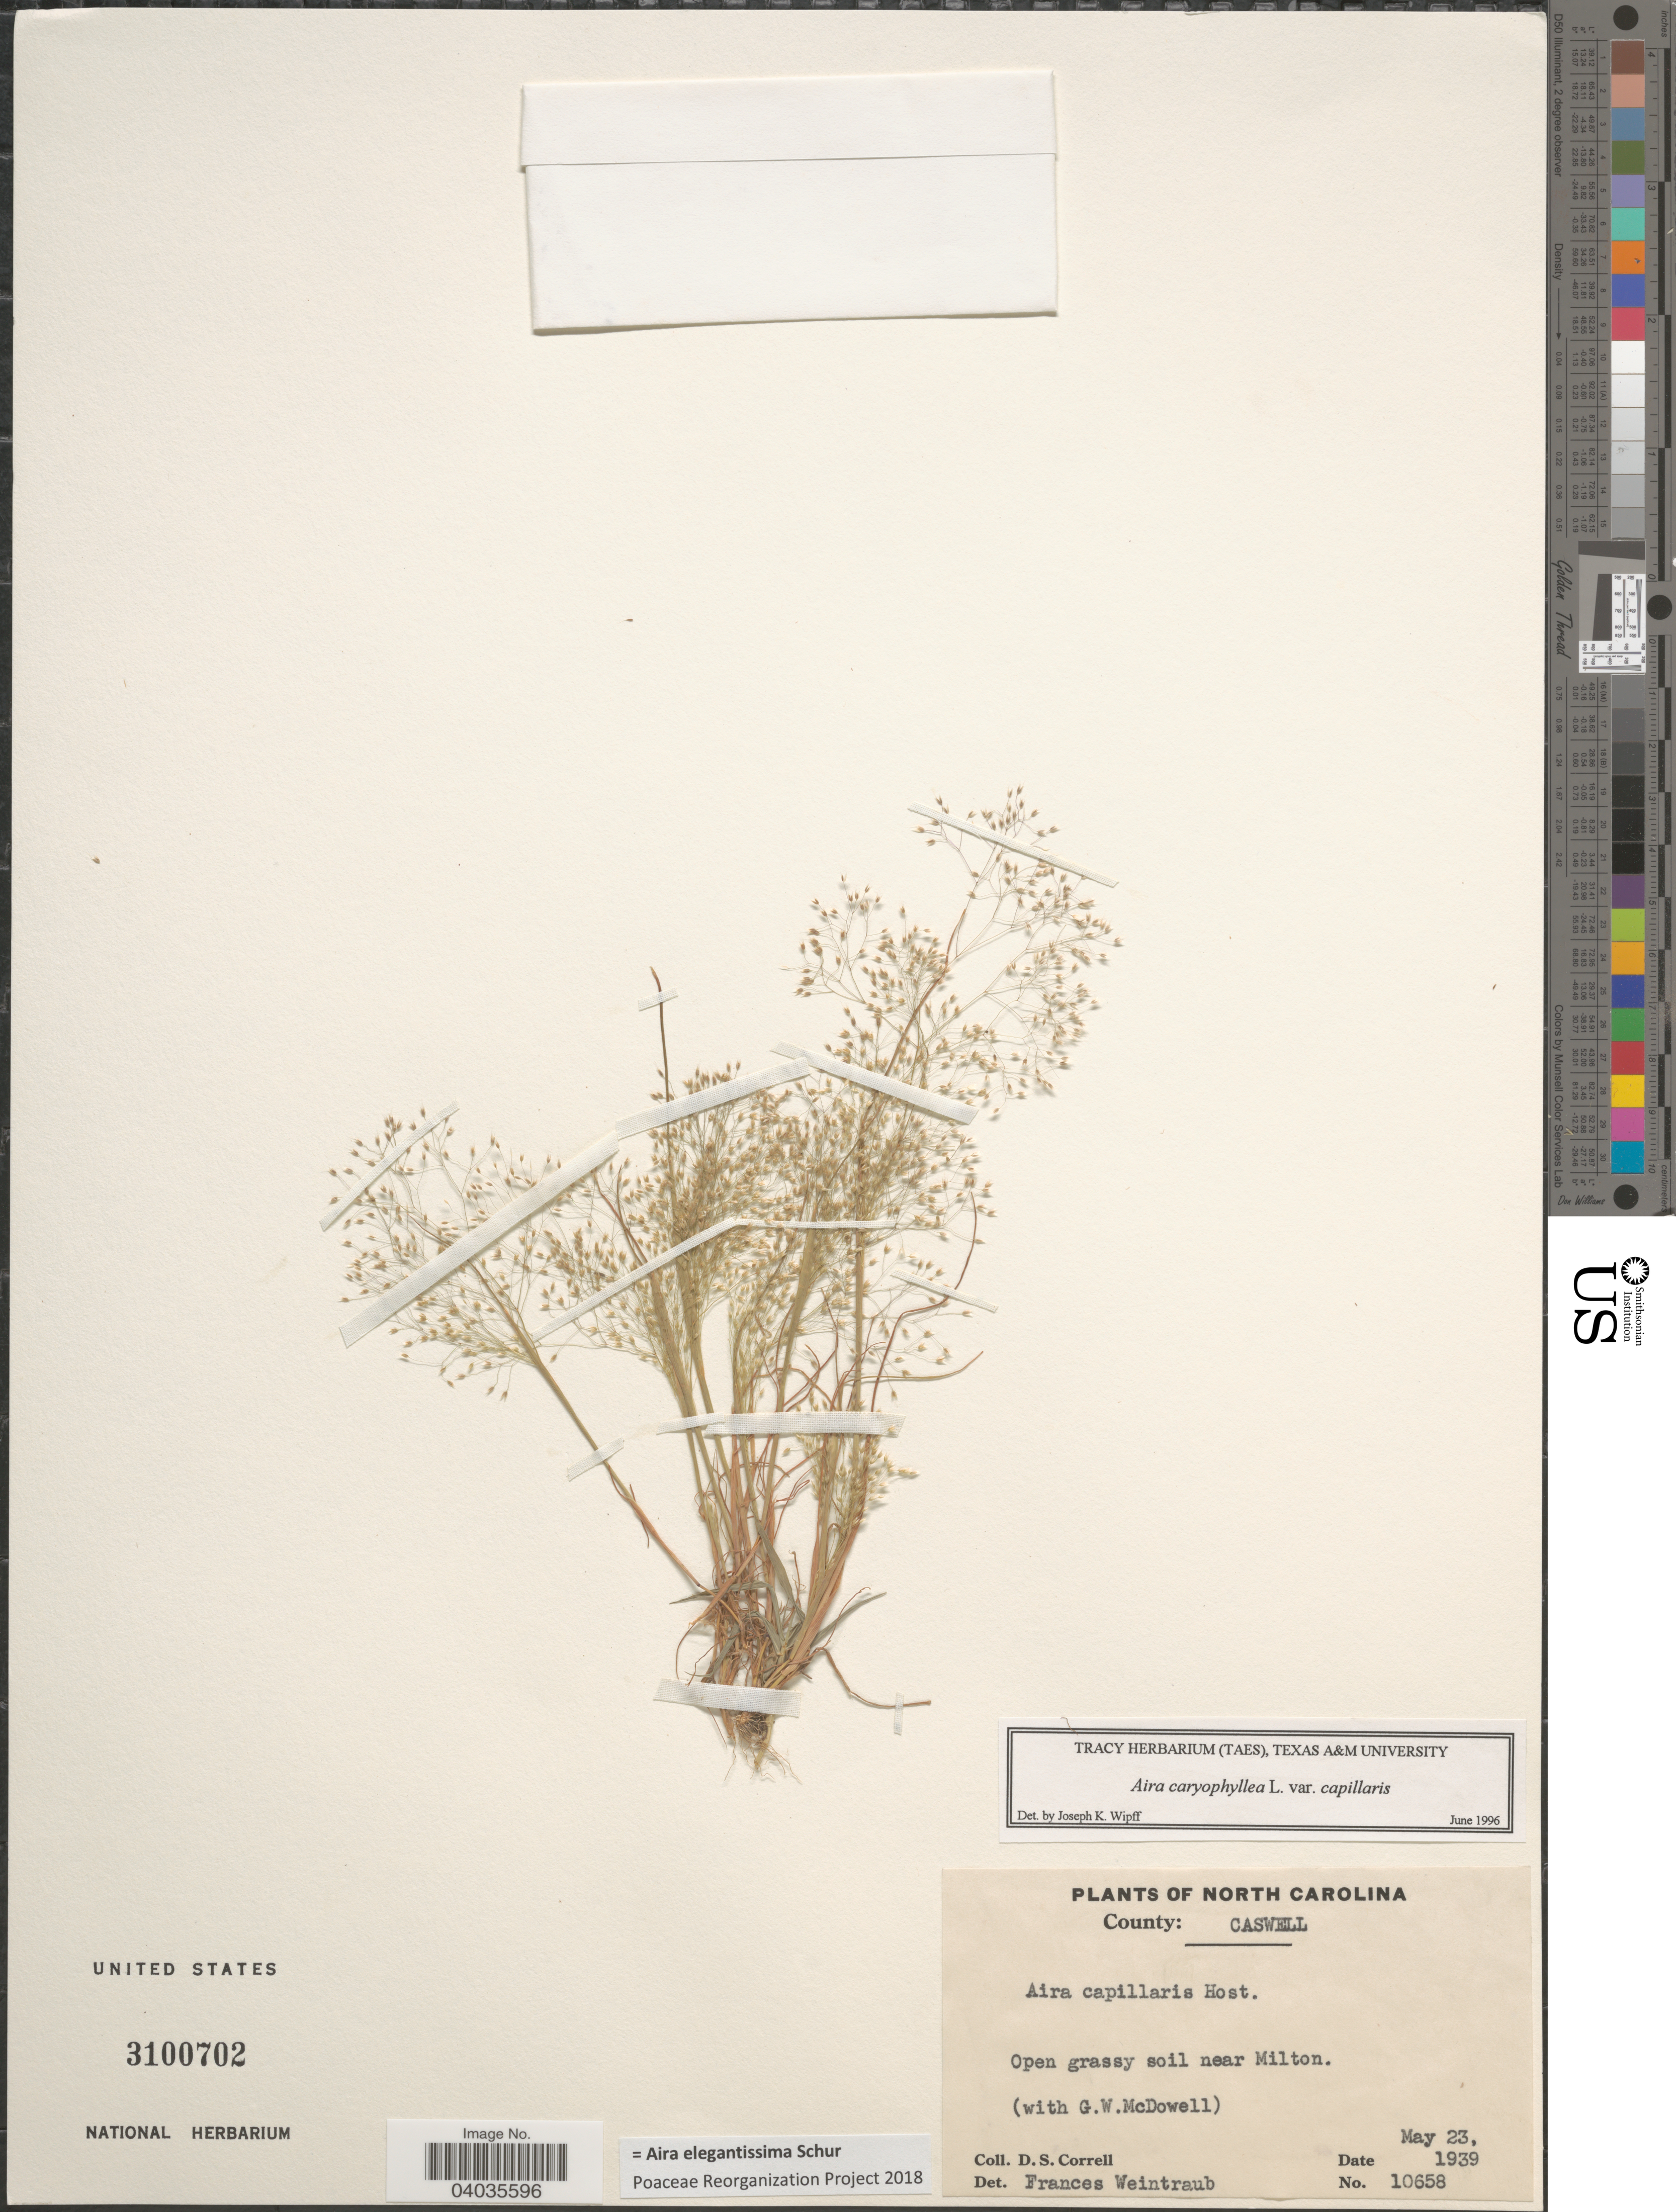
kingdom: Plantae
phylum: Tracheophyta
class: Liliopsida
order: Poales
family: Poaceae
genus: Aira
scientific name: Aira elegantissima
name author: Schur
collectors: D. S. Correll & G. McDowell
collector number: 10658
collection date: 1939-05-23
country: United States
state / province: North Carolina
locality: County: Caswell. Soil near Milton.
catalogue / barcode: US 3100702